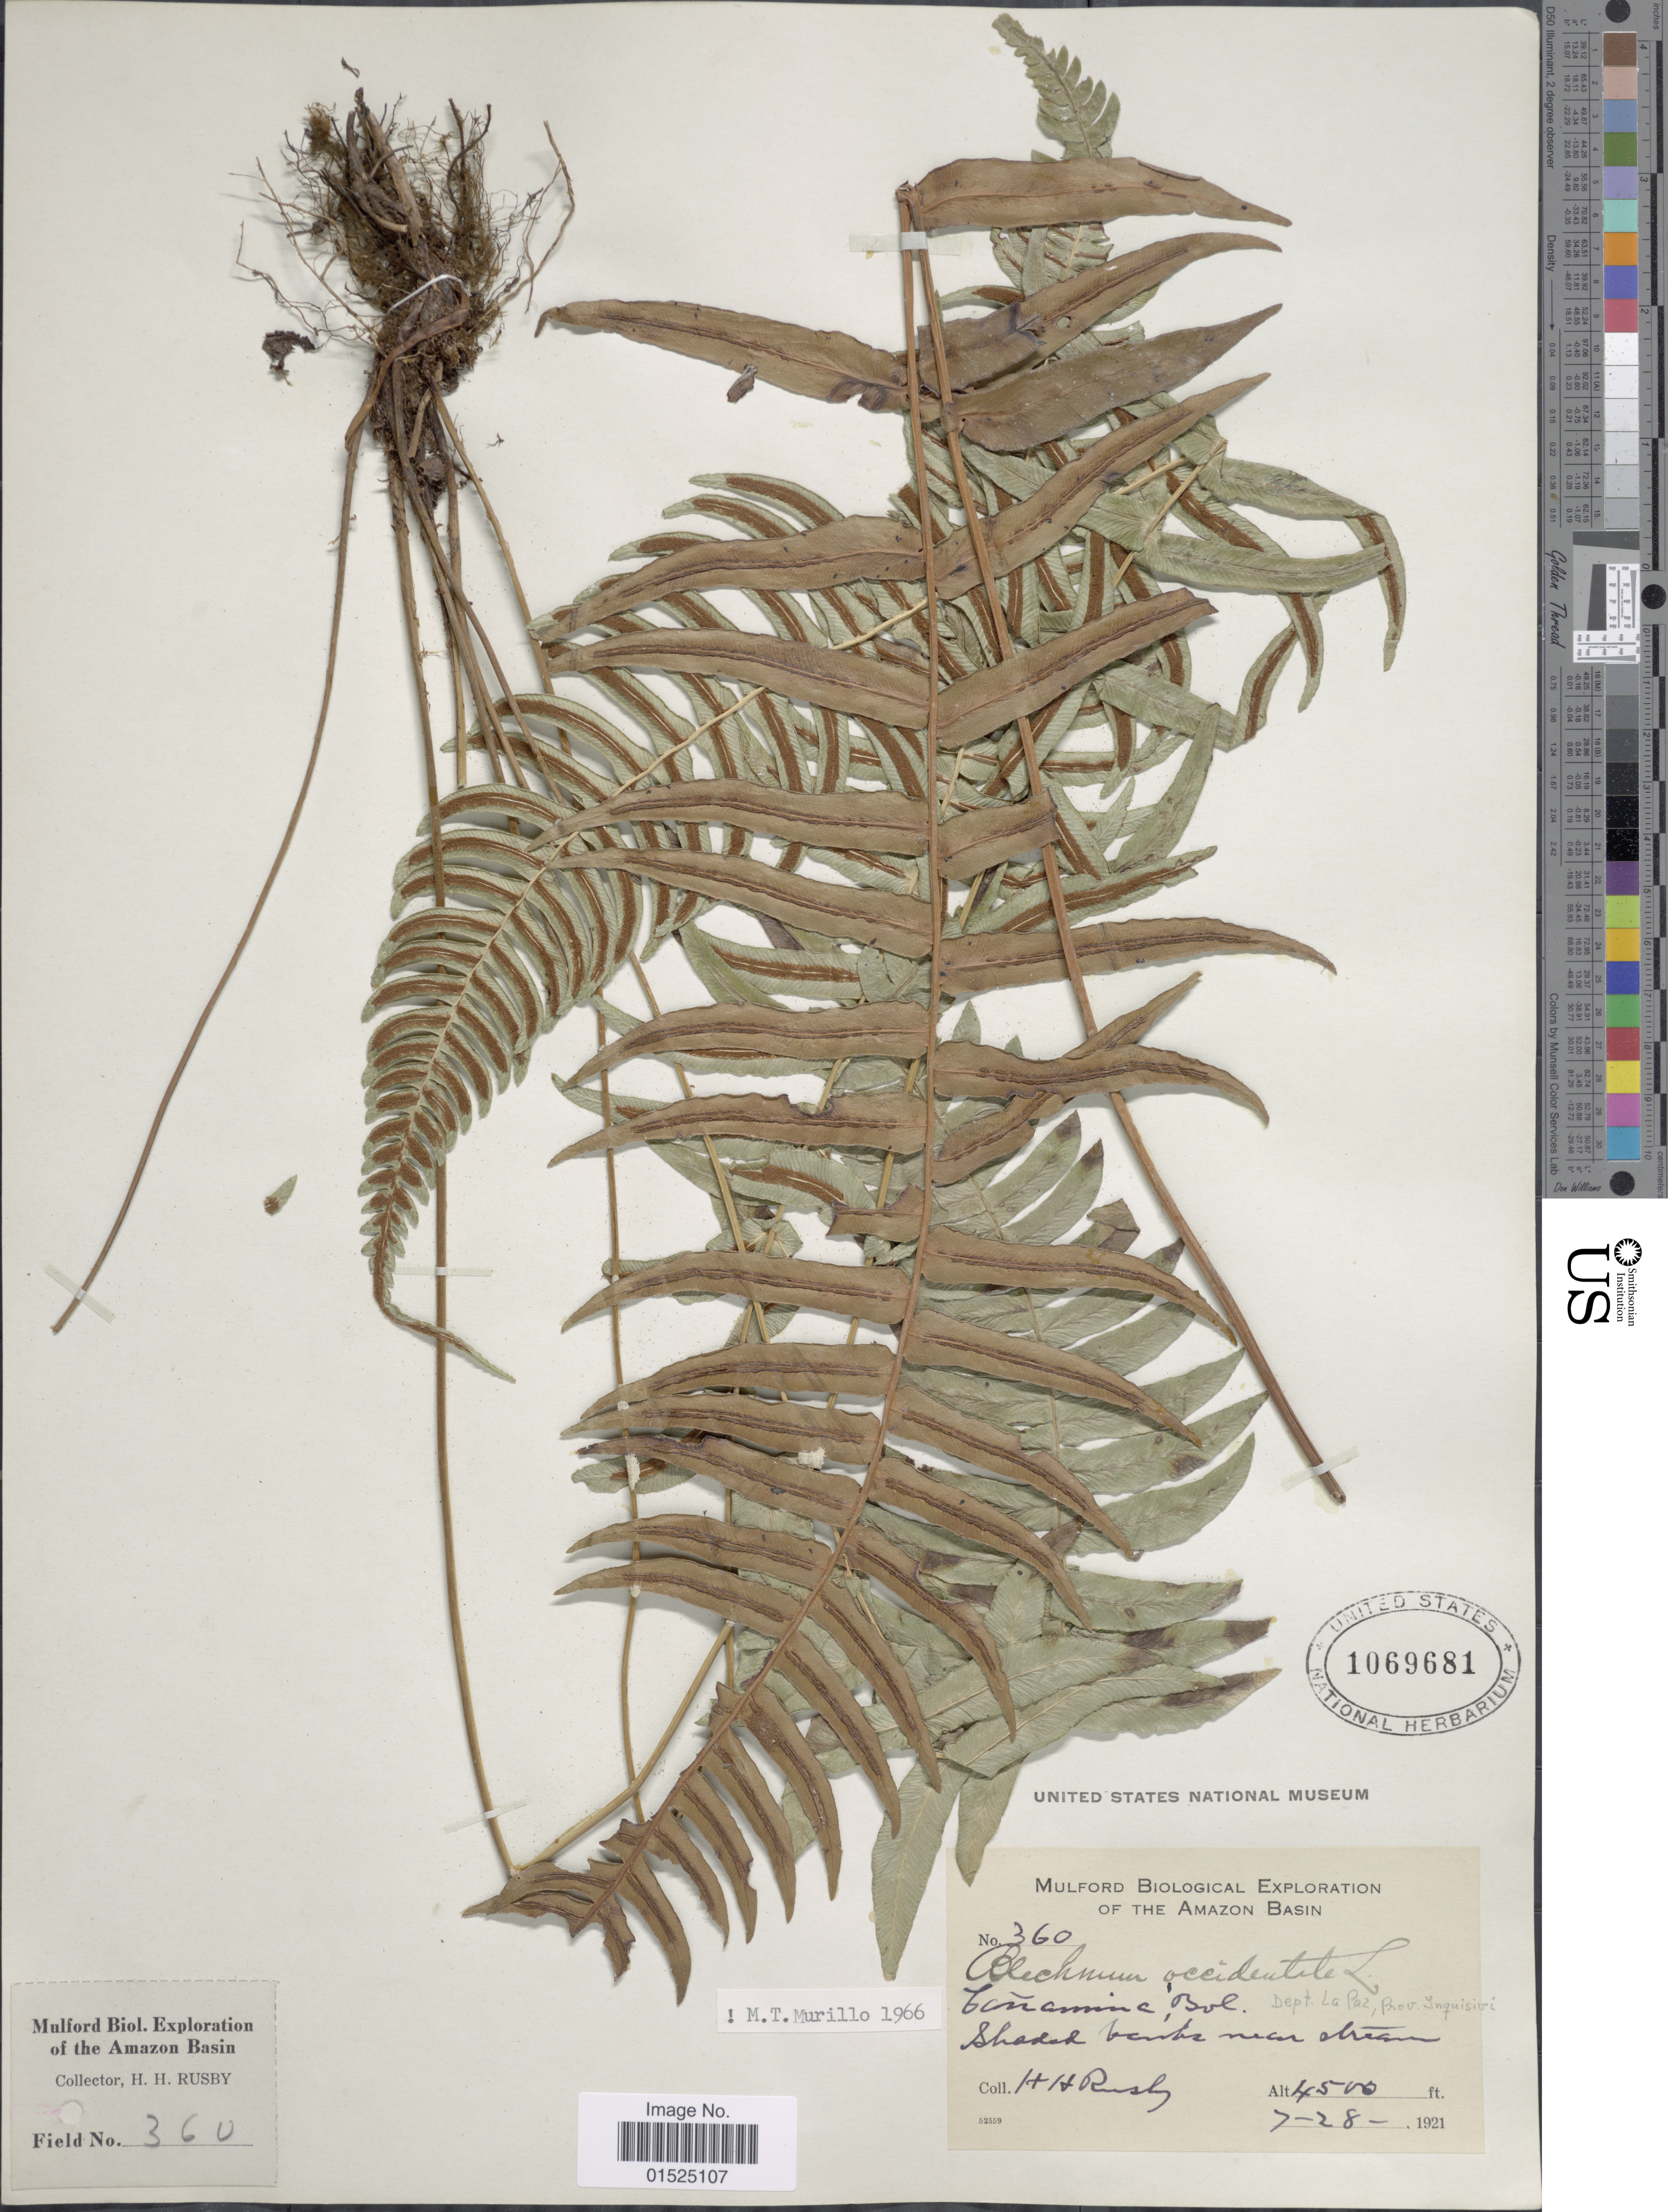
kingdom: Plantae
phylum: Tracheophyta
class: Polypodiopsida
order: Polypodiales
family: Blechnaceae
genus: Blechnum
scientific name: Blechnum appendiculatum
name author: Willd.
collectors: H. H. Rusby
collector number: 360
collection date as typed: July 28, 1921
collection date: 1921-07-28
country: Bolivia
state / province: La Paz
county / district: Inquisivi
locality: Cañamina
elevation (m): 1372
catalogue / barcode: US 1069681